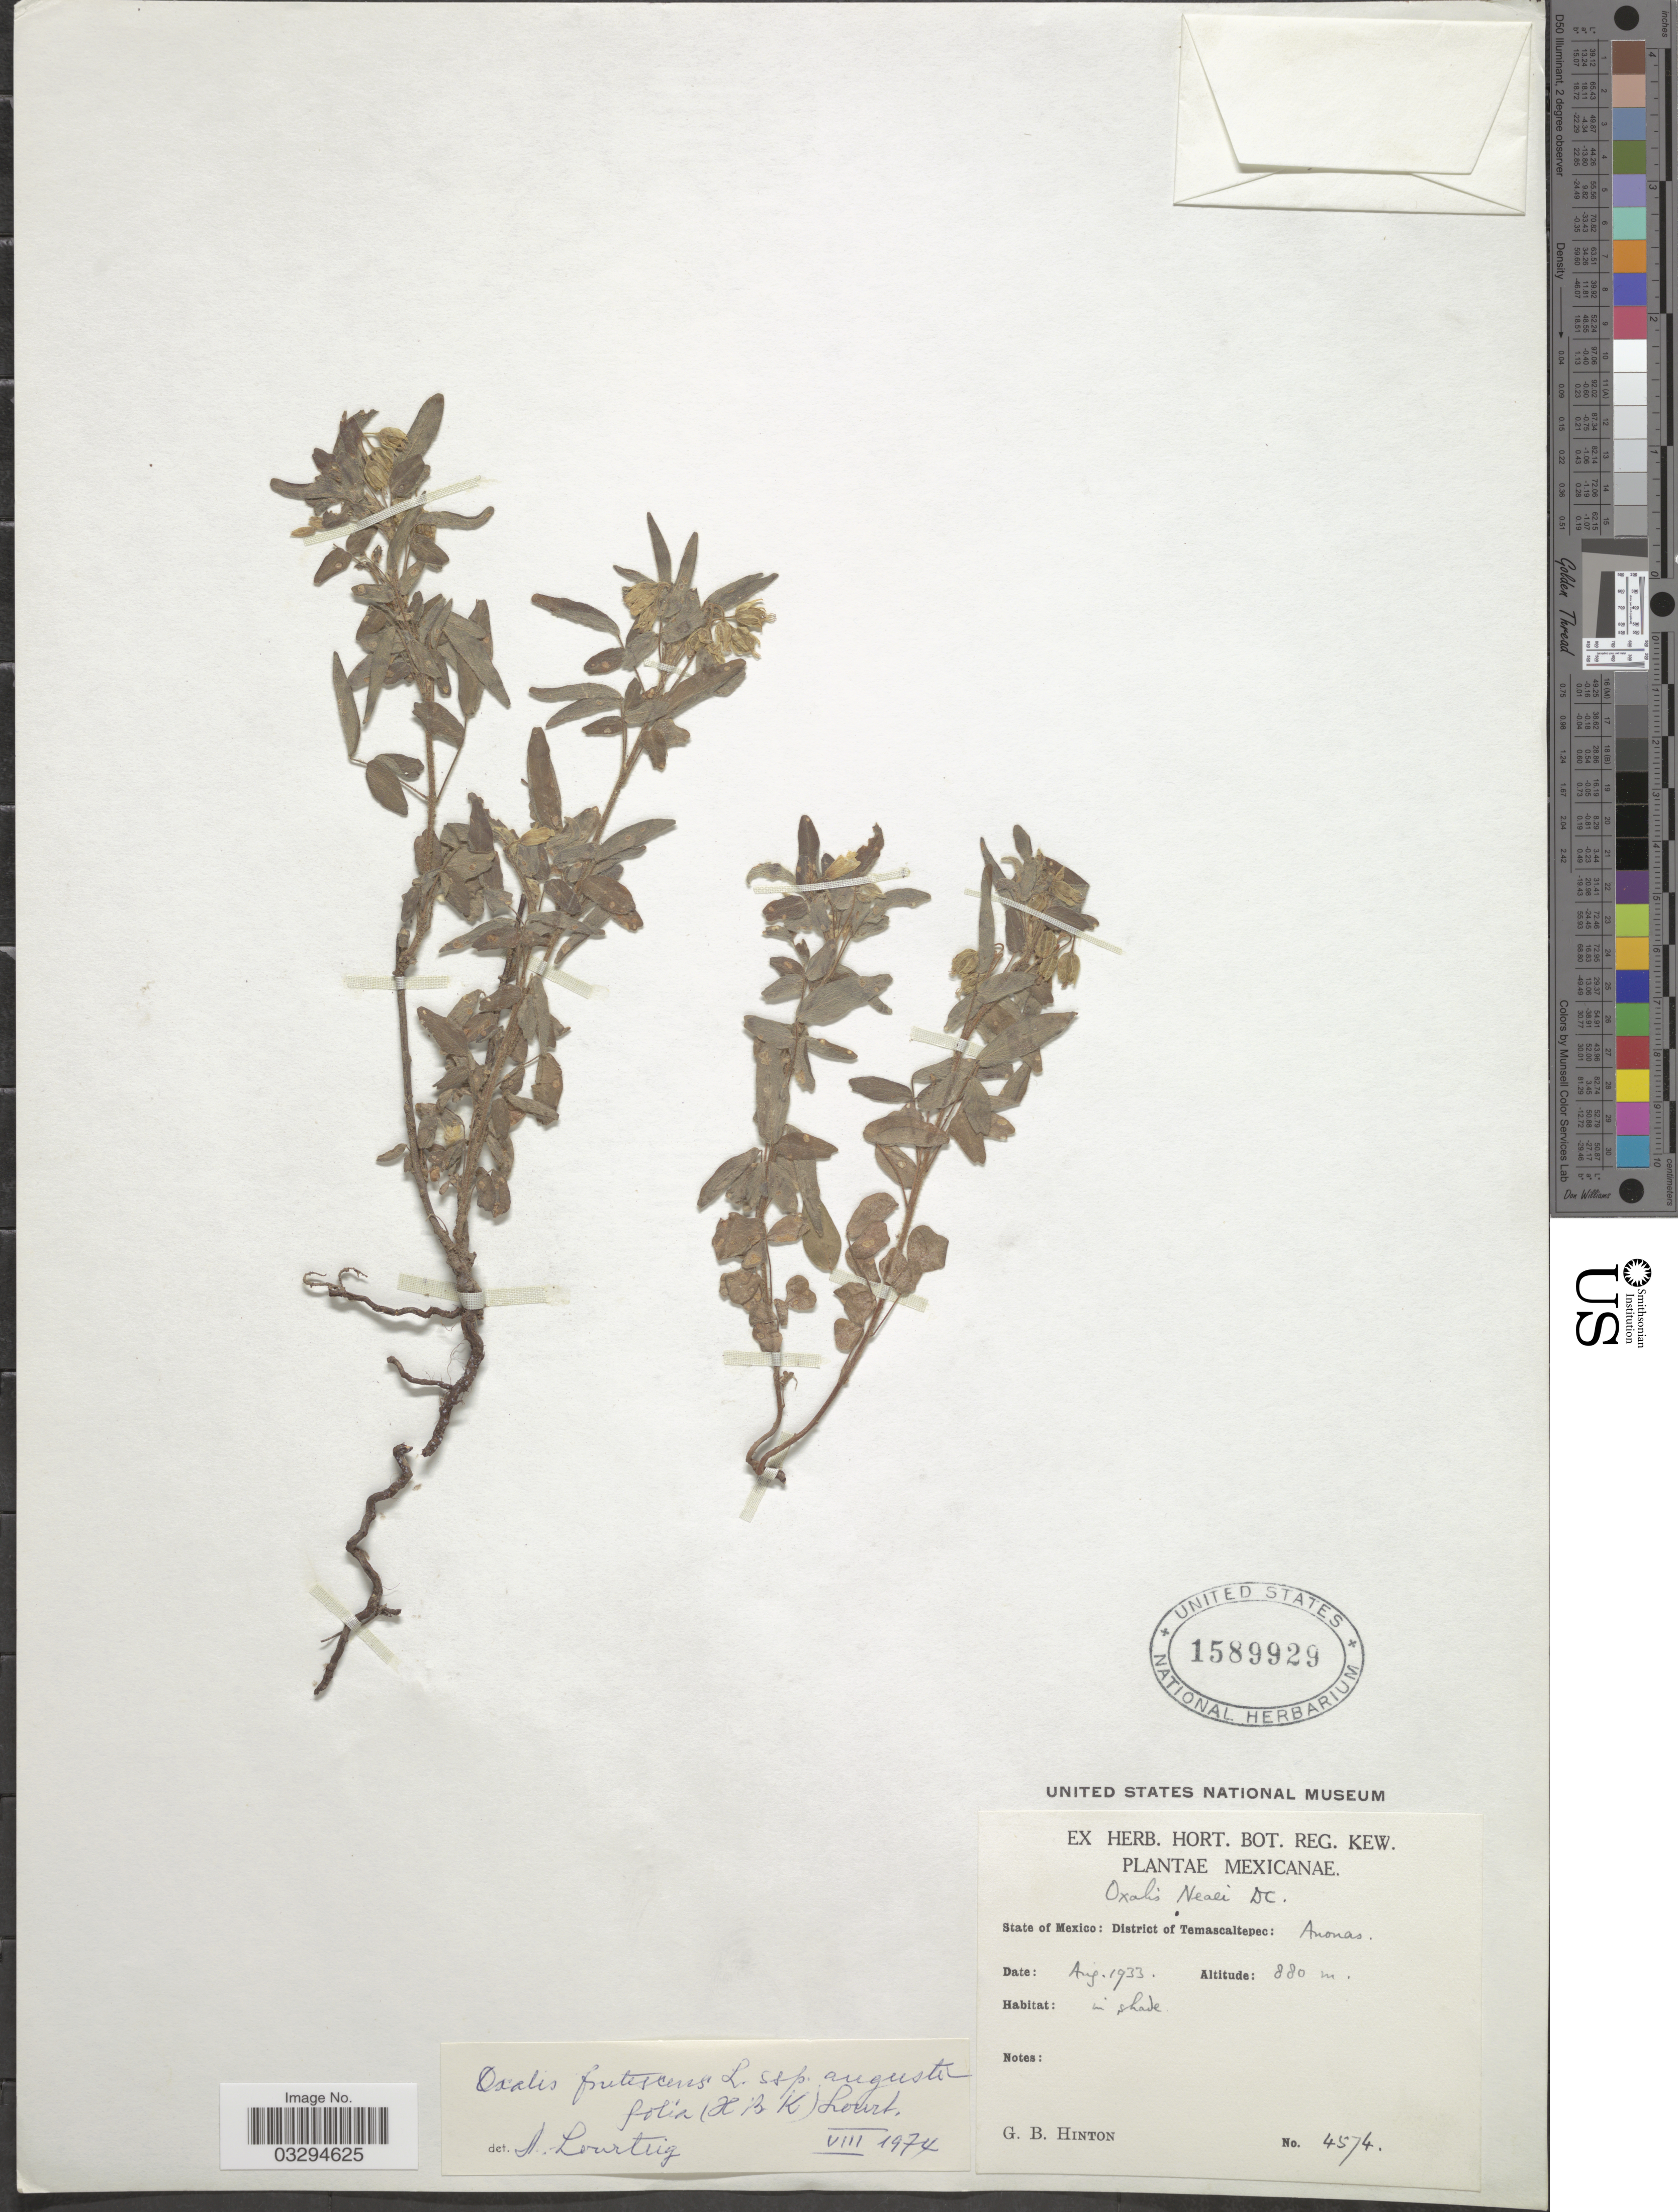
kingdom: Plantae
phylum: Tracheophyta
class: Magnoliopsida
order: Oxalidales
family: Oxalidaceae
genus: Oxalis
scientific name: Oxalis frutescens subsp. angustifolia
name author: (Kunth) Lourteig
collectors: G. B. Hinton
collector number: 4574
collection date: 1933-08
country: Mexico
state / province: México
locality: District of Temascaltepec: Anonas.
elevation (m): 880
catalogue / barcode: US 1589929